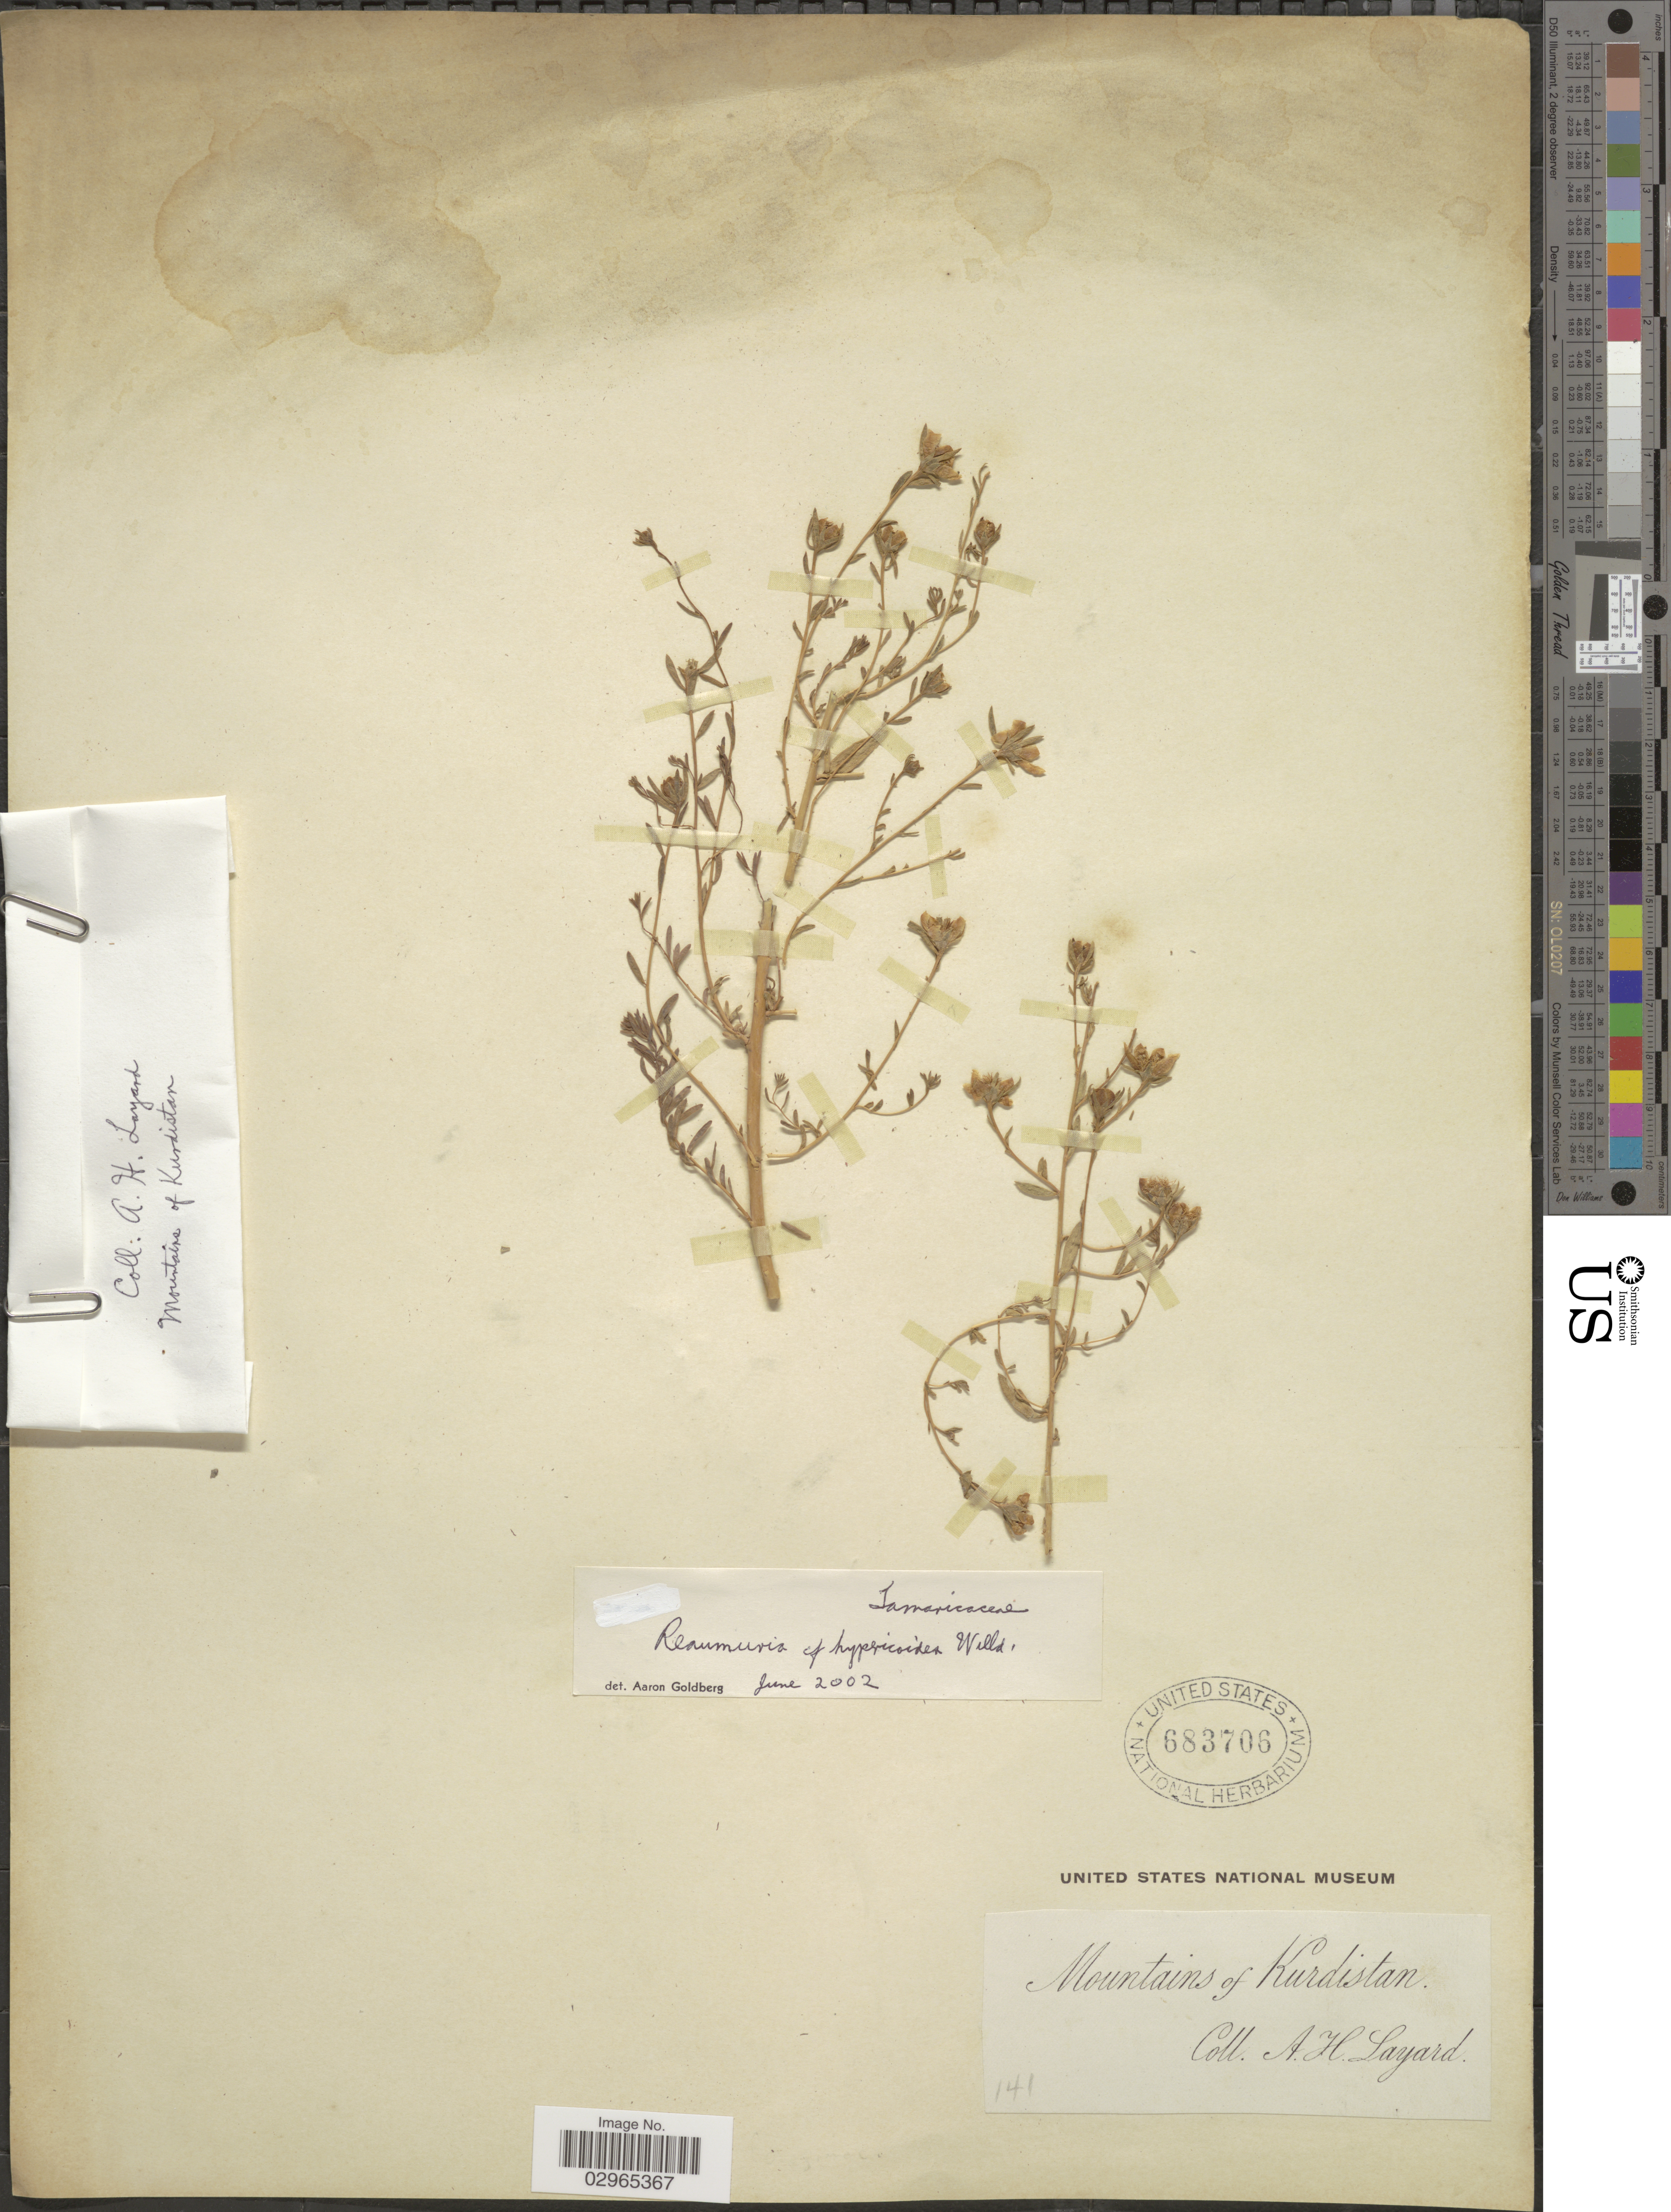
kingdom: Plantae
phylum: Tracheophyta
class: Magnoliopsida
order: Caryophyllales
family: Tamaricaceae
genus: Reaumuria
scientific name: Reaumuria hypericoides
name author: Willd.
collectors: A. Layard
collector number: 141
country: Iran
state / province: Kurdistan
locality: Mountains of Kurdistan.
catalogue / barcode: US 683706